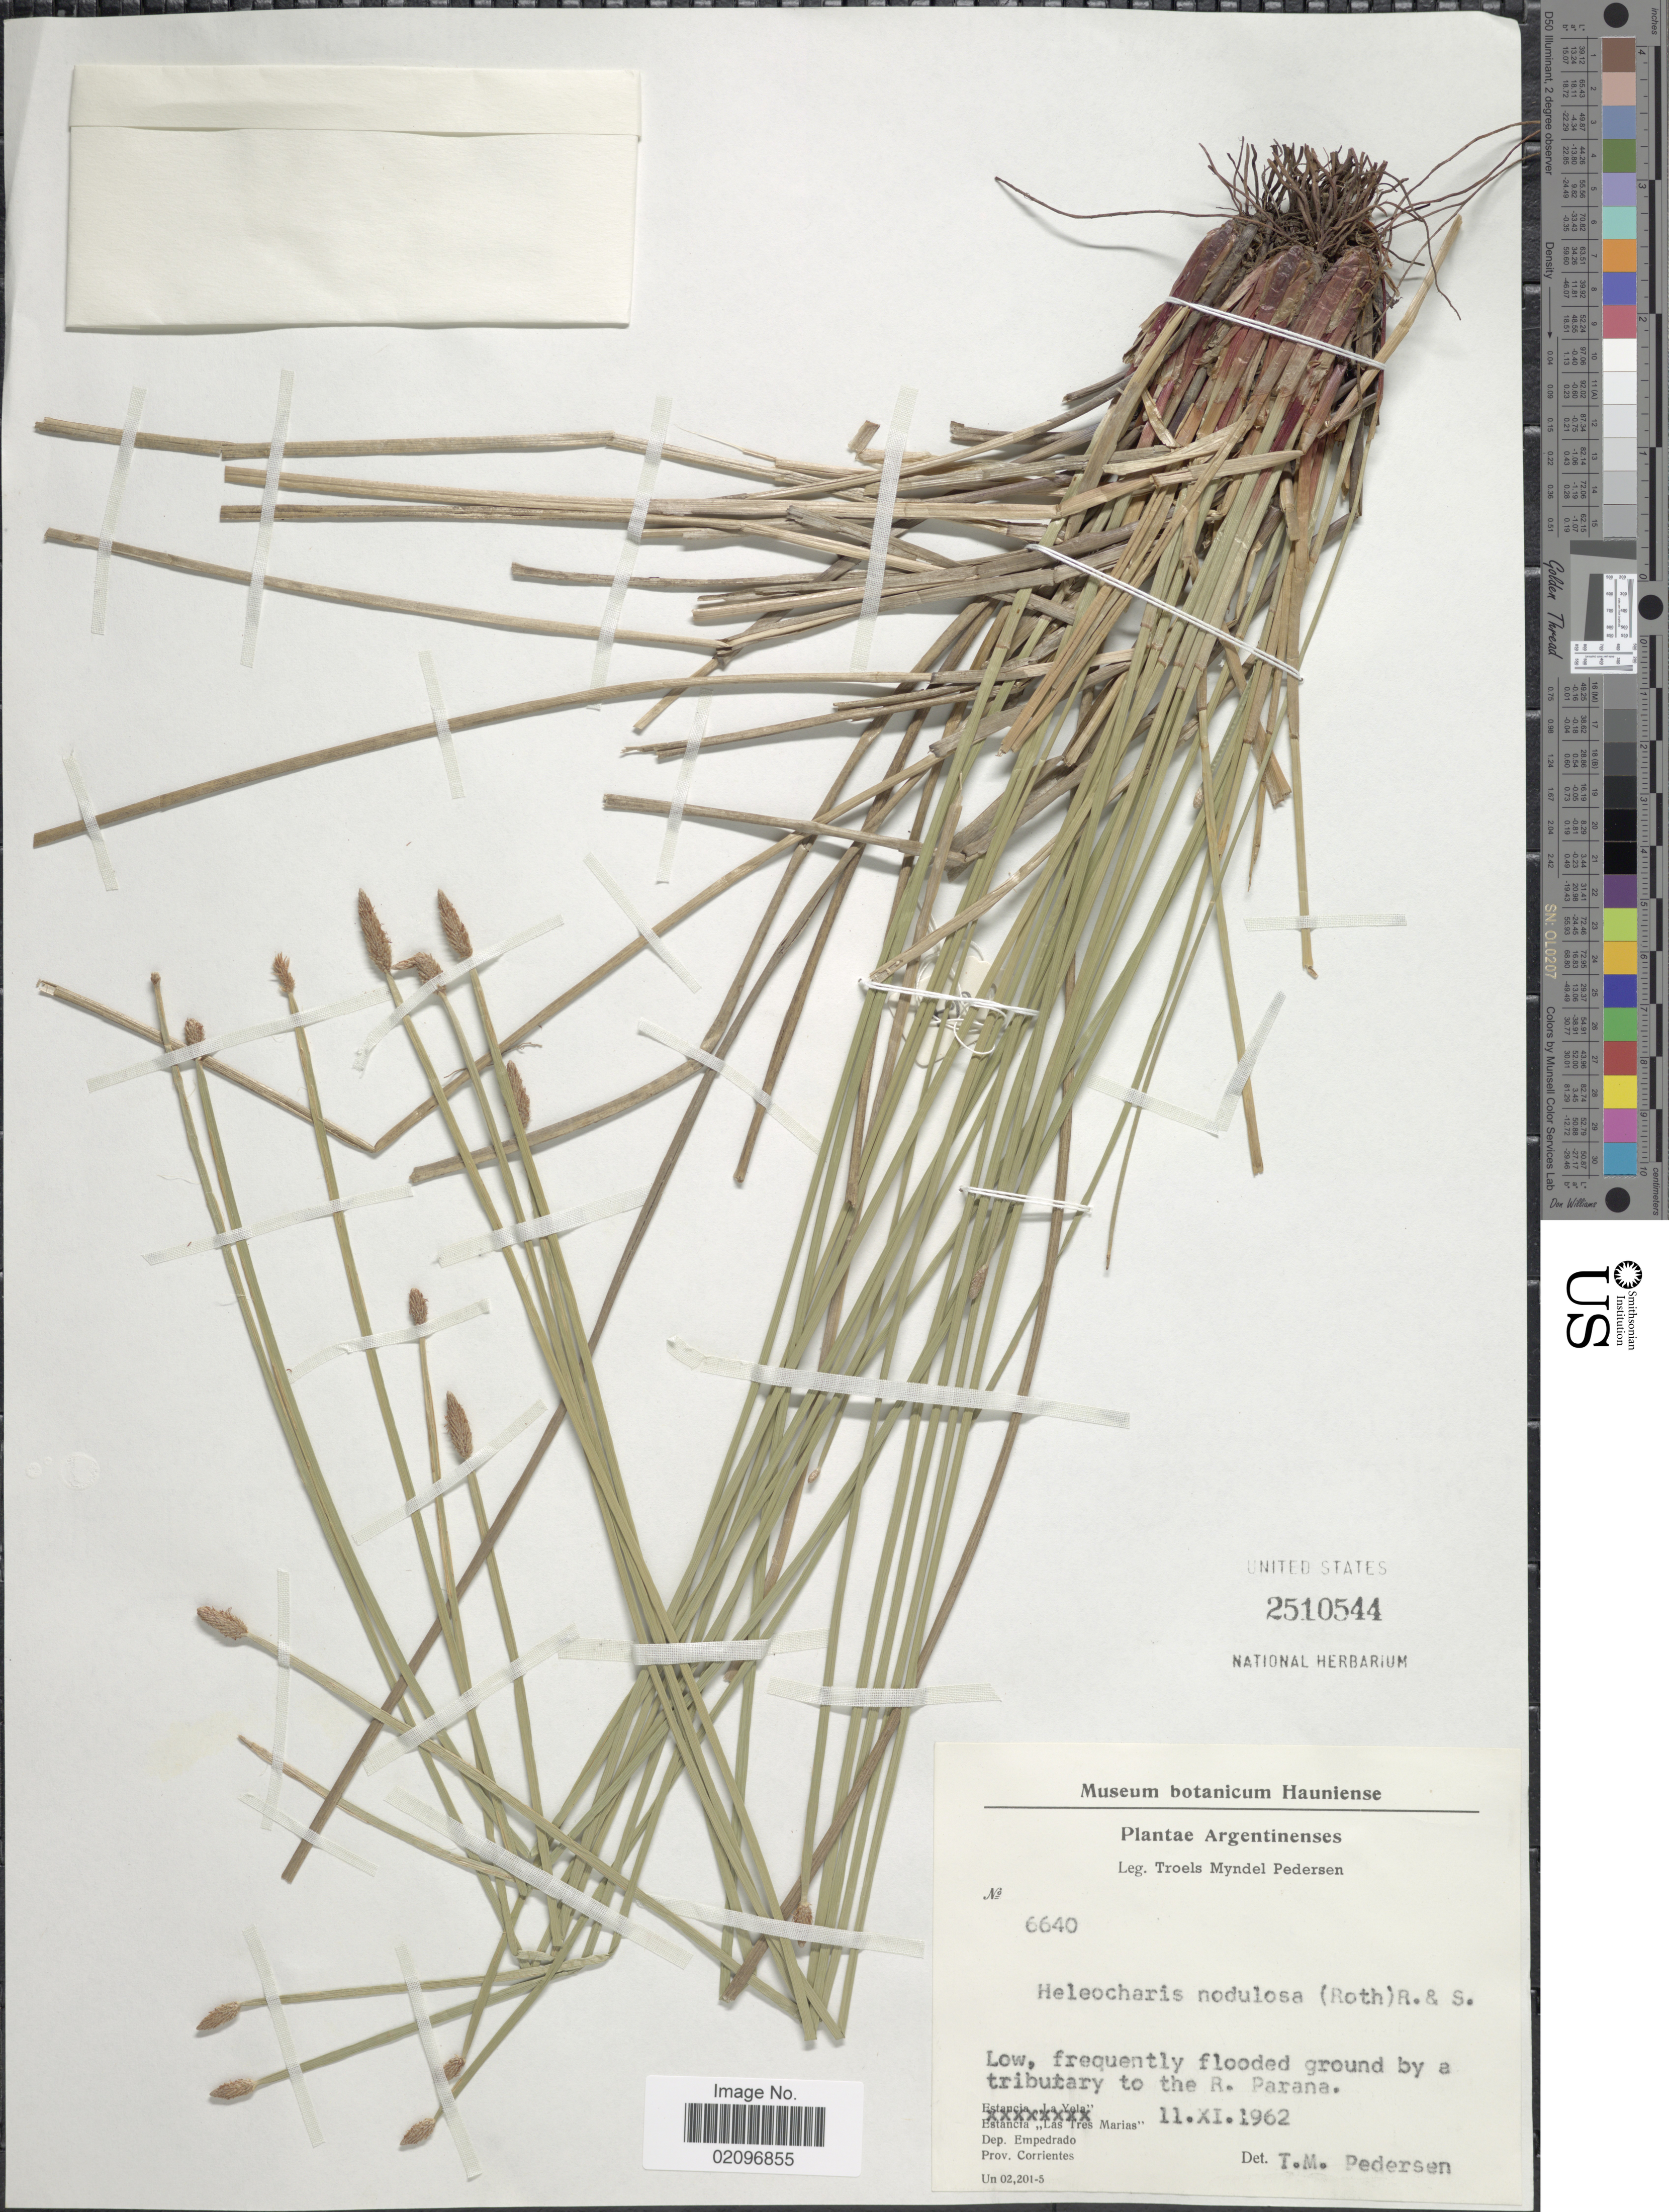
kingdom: Plantae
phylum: Tracheophyta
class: Liliopsida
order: Poales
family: Cyperaceae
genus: Eleocharis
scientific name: Eleocharis montana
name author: (Kunth) Roem. & Schult.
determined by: Strong, Mark T., (BOT), Smithsonian Institution - National Museum of Natural History (UNITED STATES)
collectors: T. Pederson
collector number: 6640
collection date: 1962-11-11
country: Argentina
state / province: Corrientes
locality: Frequently flooded ground by a tributary to the R. Parana. Estancia Las Tres Marias, Dep. Empedrado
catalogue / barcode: US 2510544